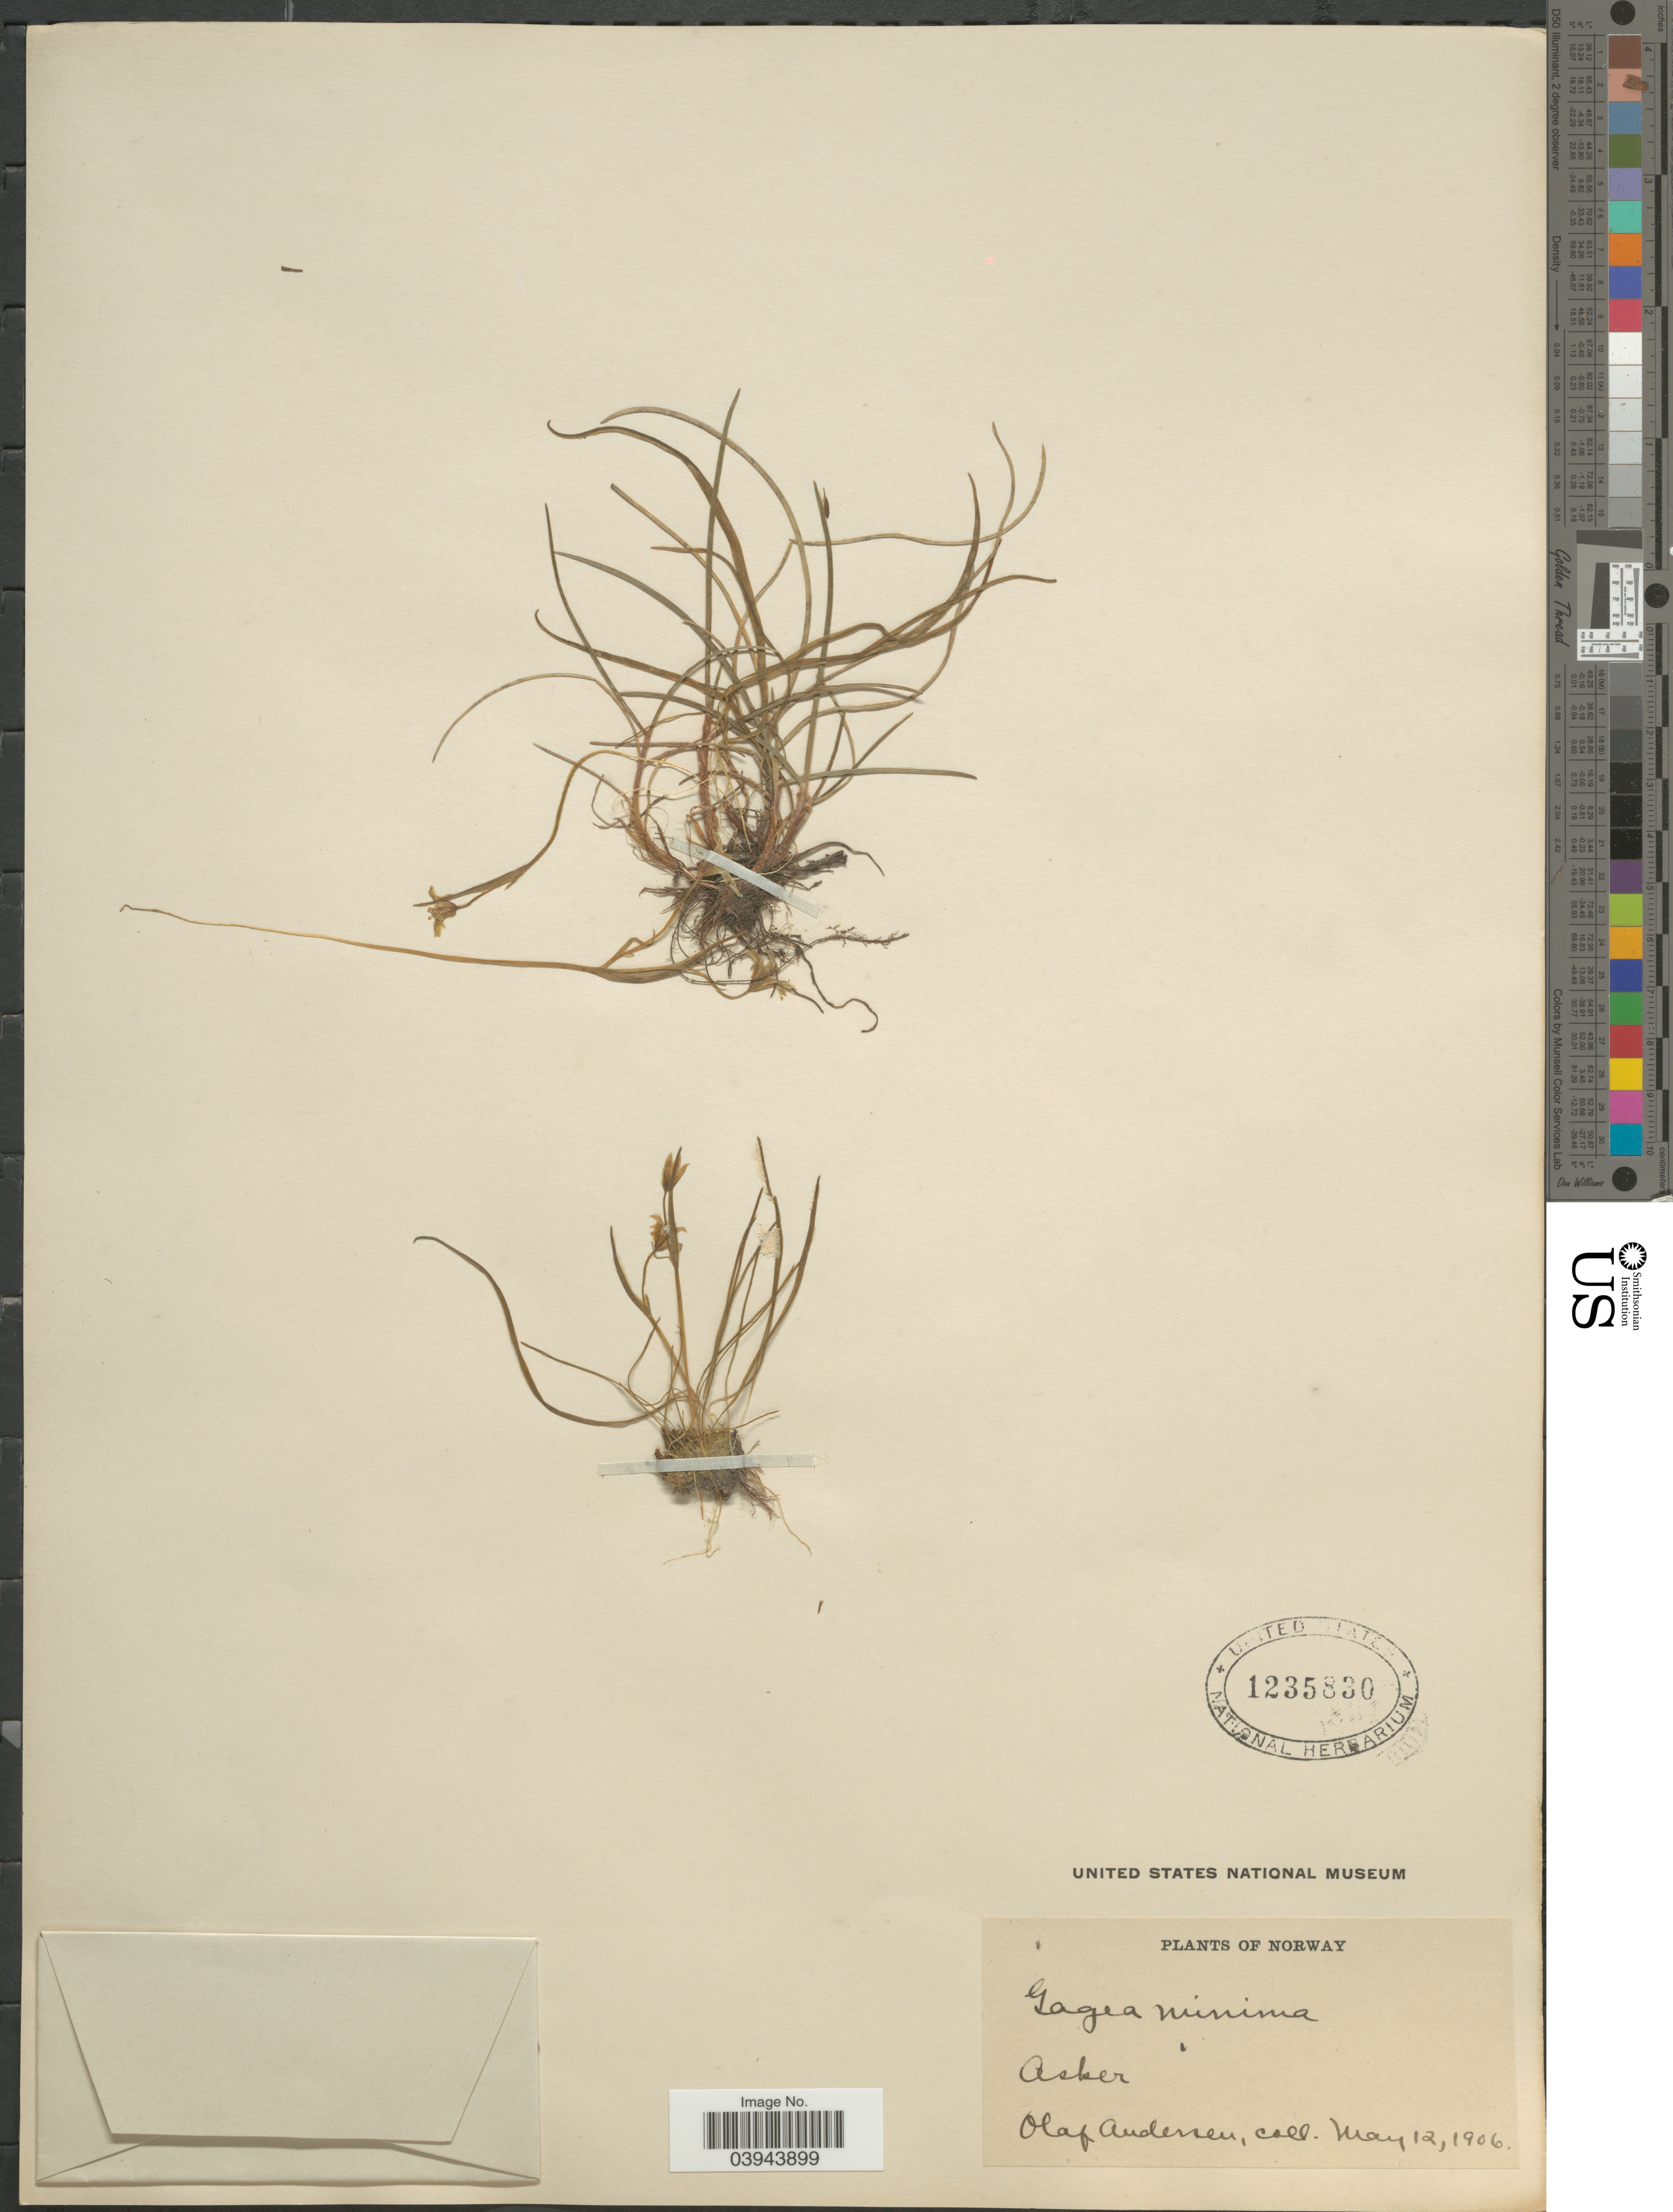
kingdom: Plantae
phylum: Tracheophyta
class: Liliopsida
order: Liliales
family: Liliaceae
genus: Gagea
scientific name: Gagea minima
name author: (L.) Ker Gawl.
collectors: O. Andersen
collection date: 1906-05-12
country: Norway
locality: Asker.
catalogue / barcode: US 1235830